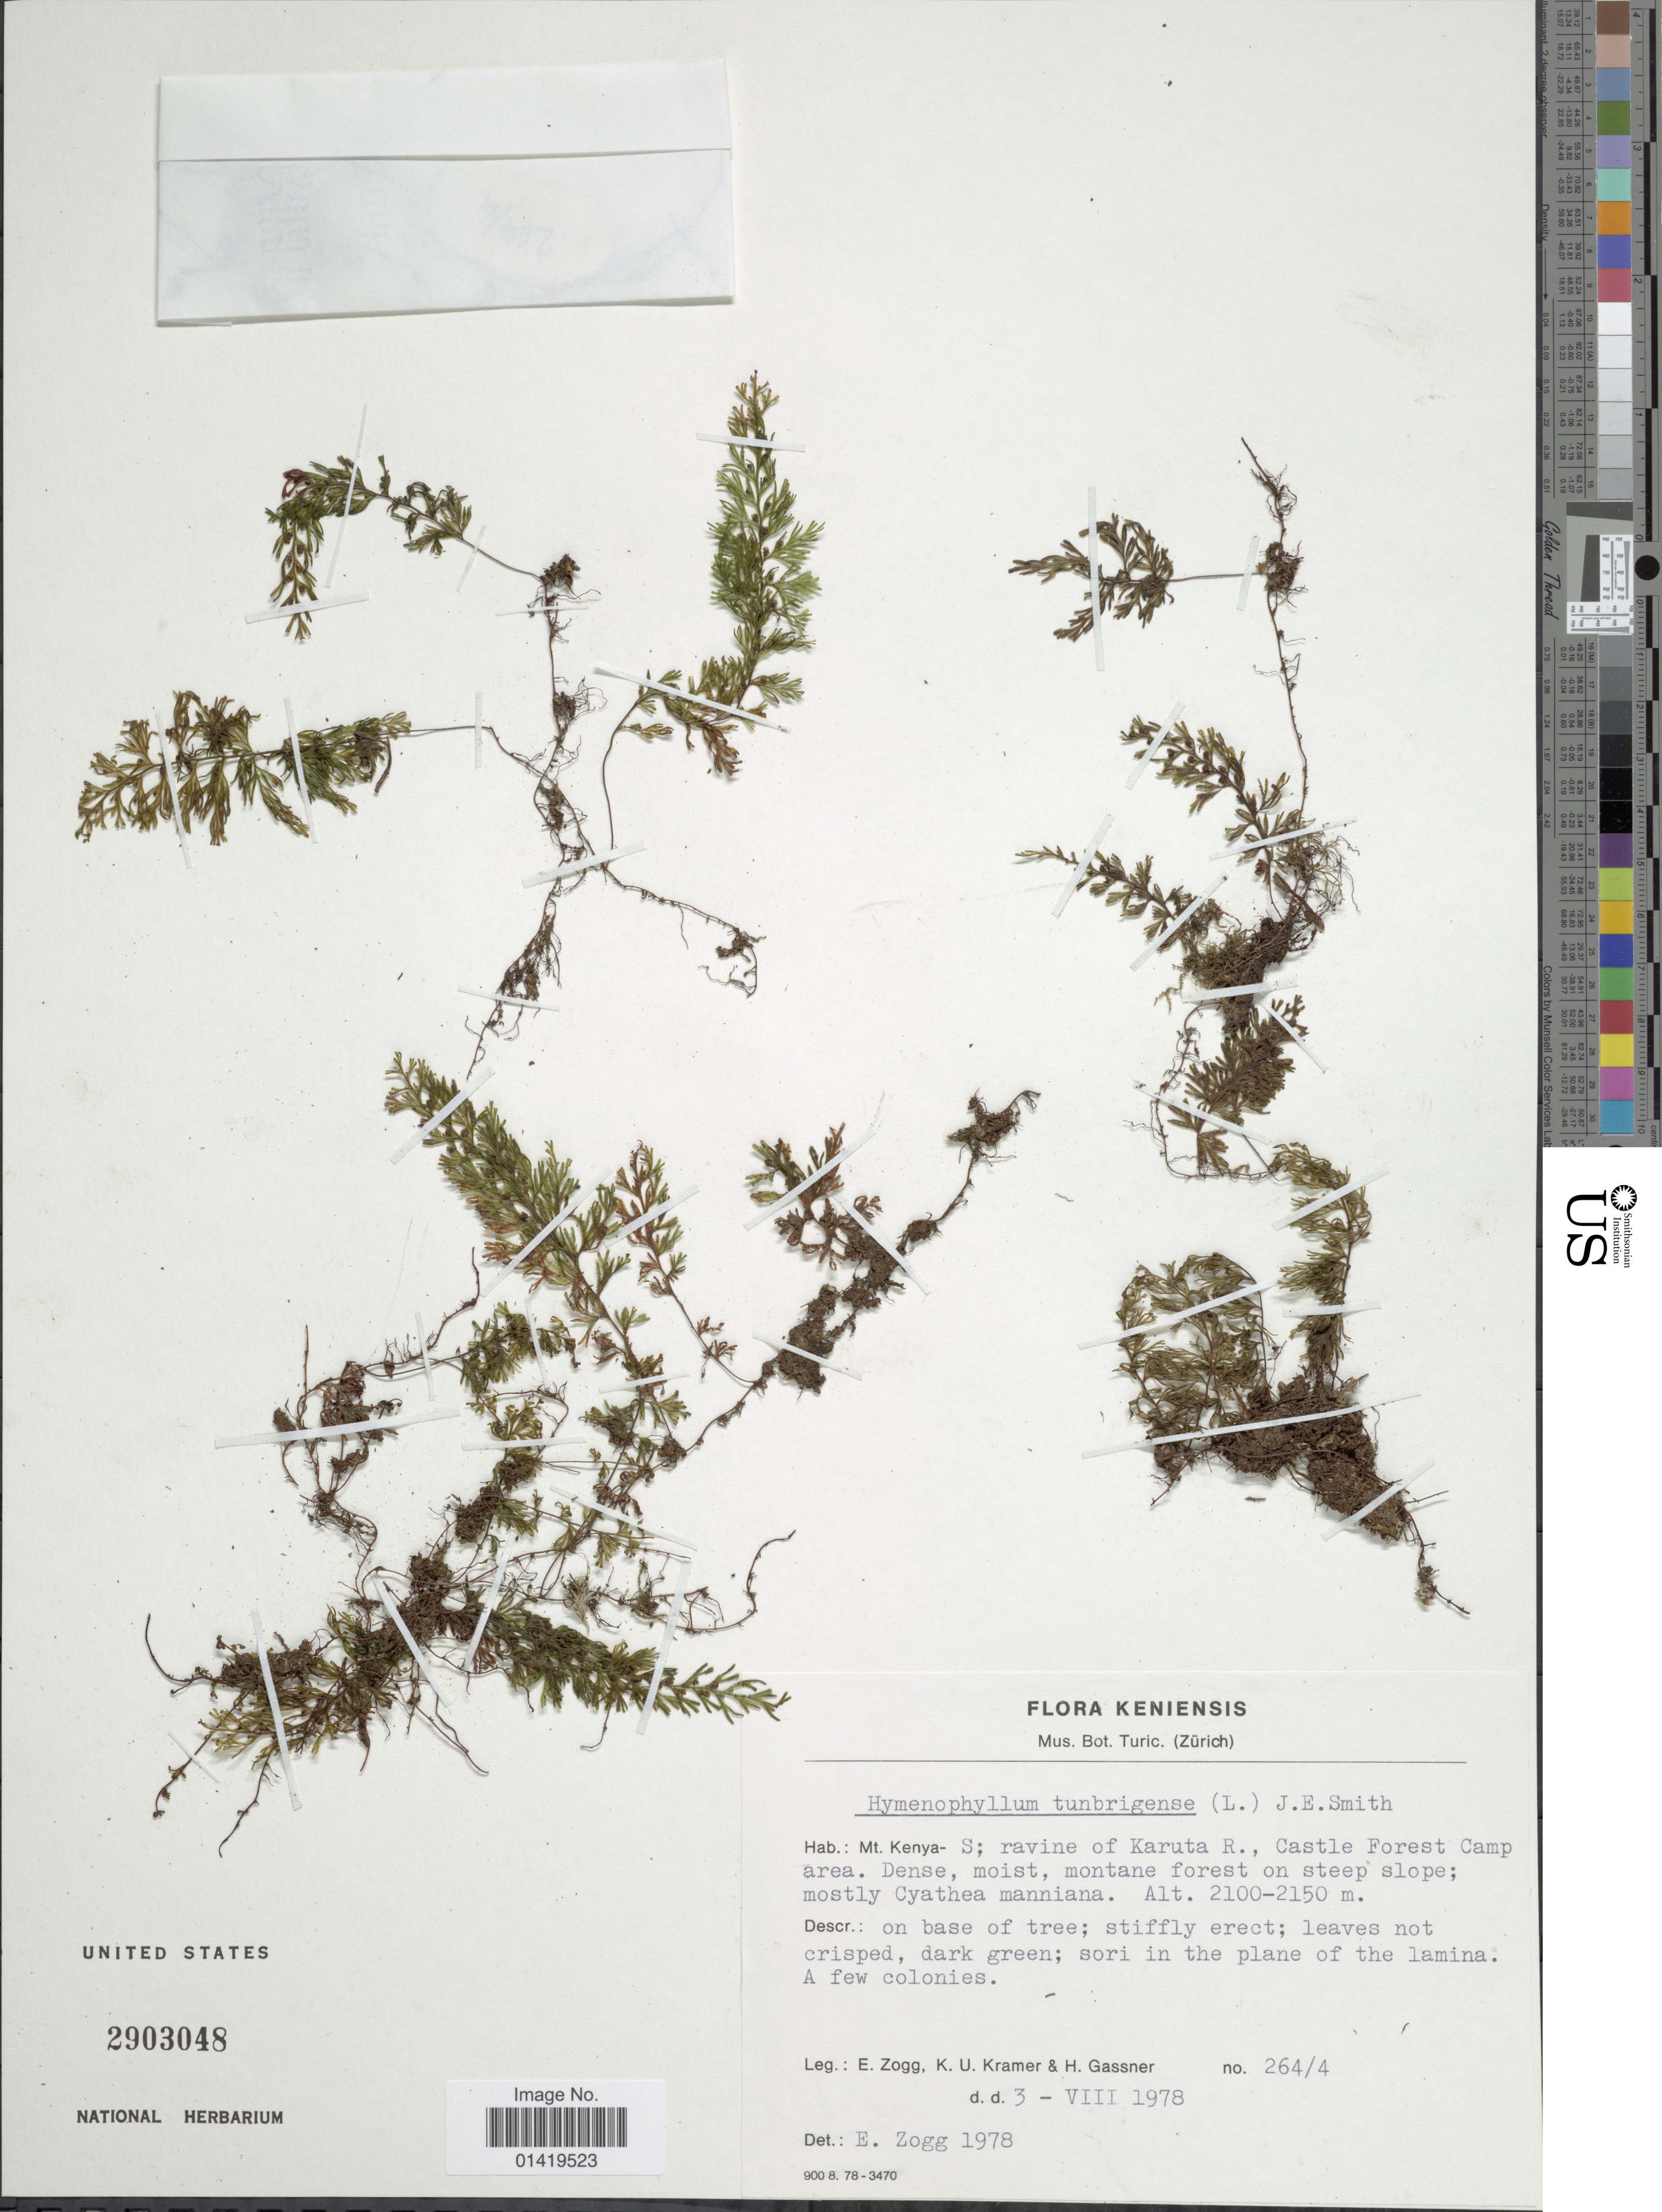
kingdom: Plantae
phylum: Tracheophyta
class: Polypodiopsida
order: Hymenophyllales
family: Hymenophyllaceae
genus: Hymenophyllum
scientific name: Hymenophyllum tunbrigense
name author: (L.) Small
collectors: E. Zogg, K. U. Kramer & H. Gassner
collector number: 264/4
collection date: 1978-08-03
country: Kenya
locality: Mt.Kenya S ravine of Karuta R Castle forest camp area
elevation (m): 2100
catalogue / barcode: US 2903048